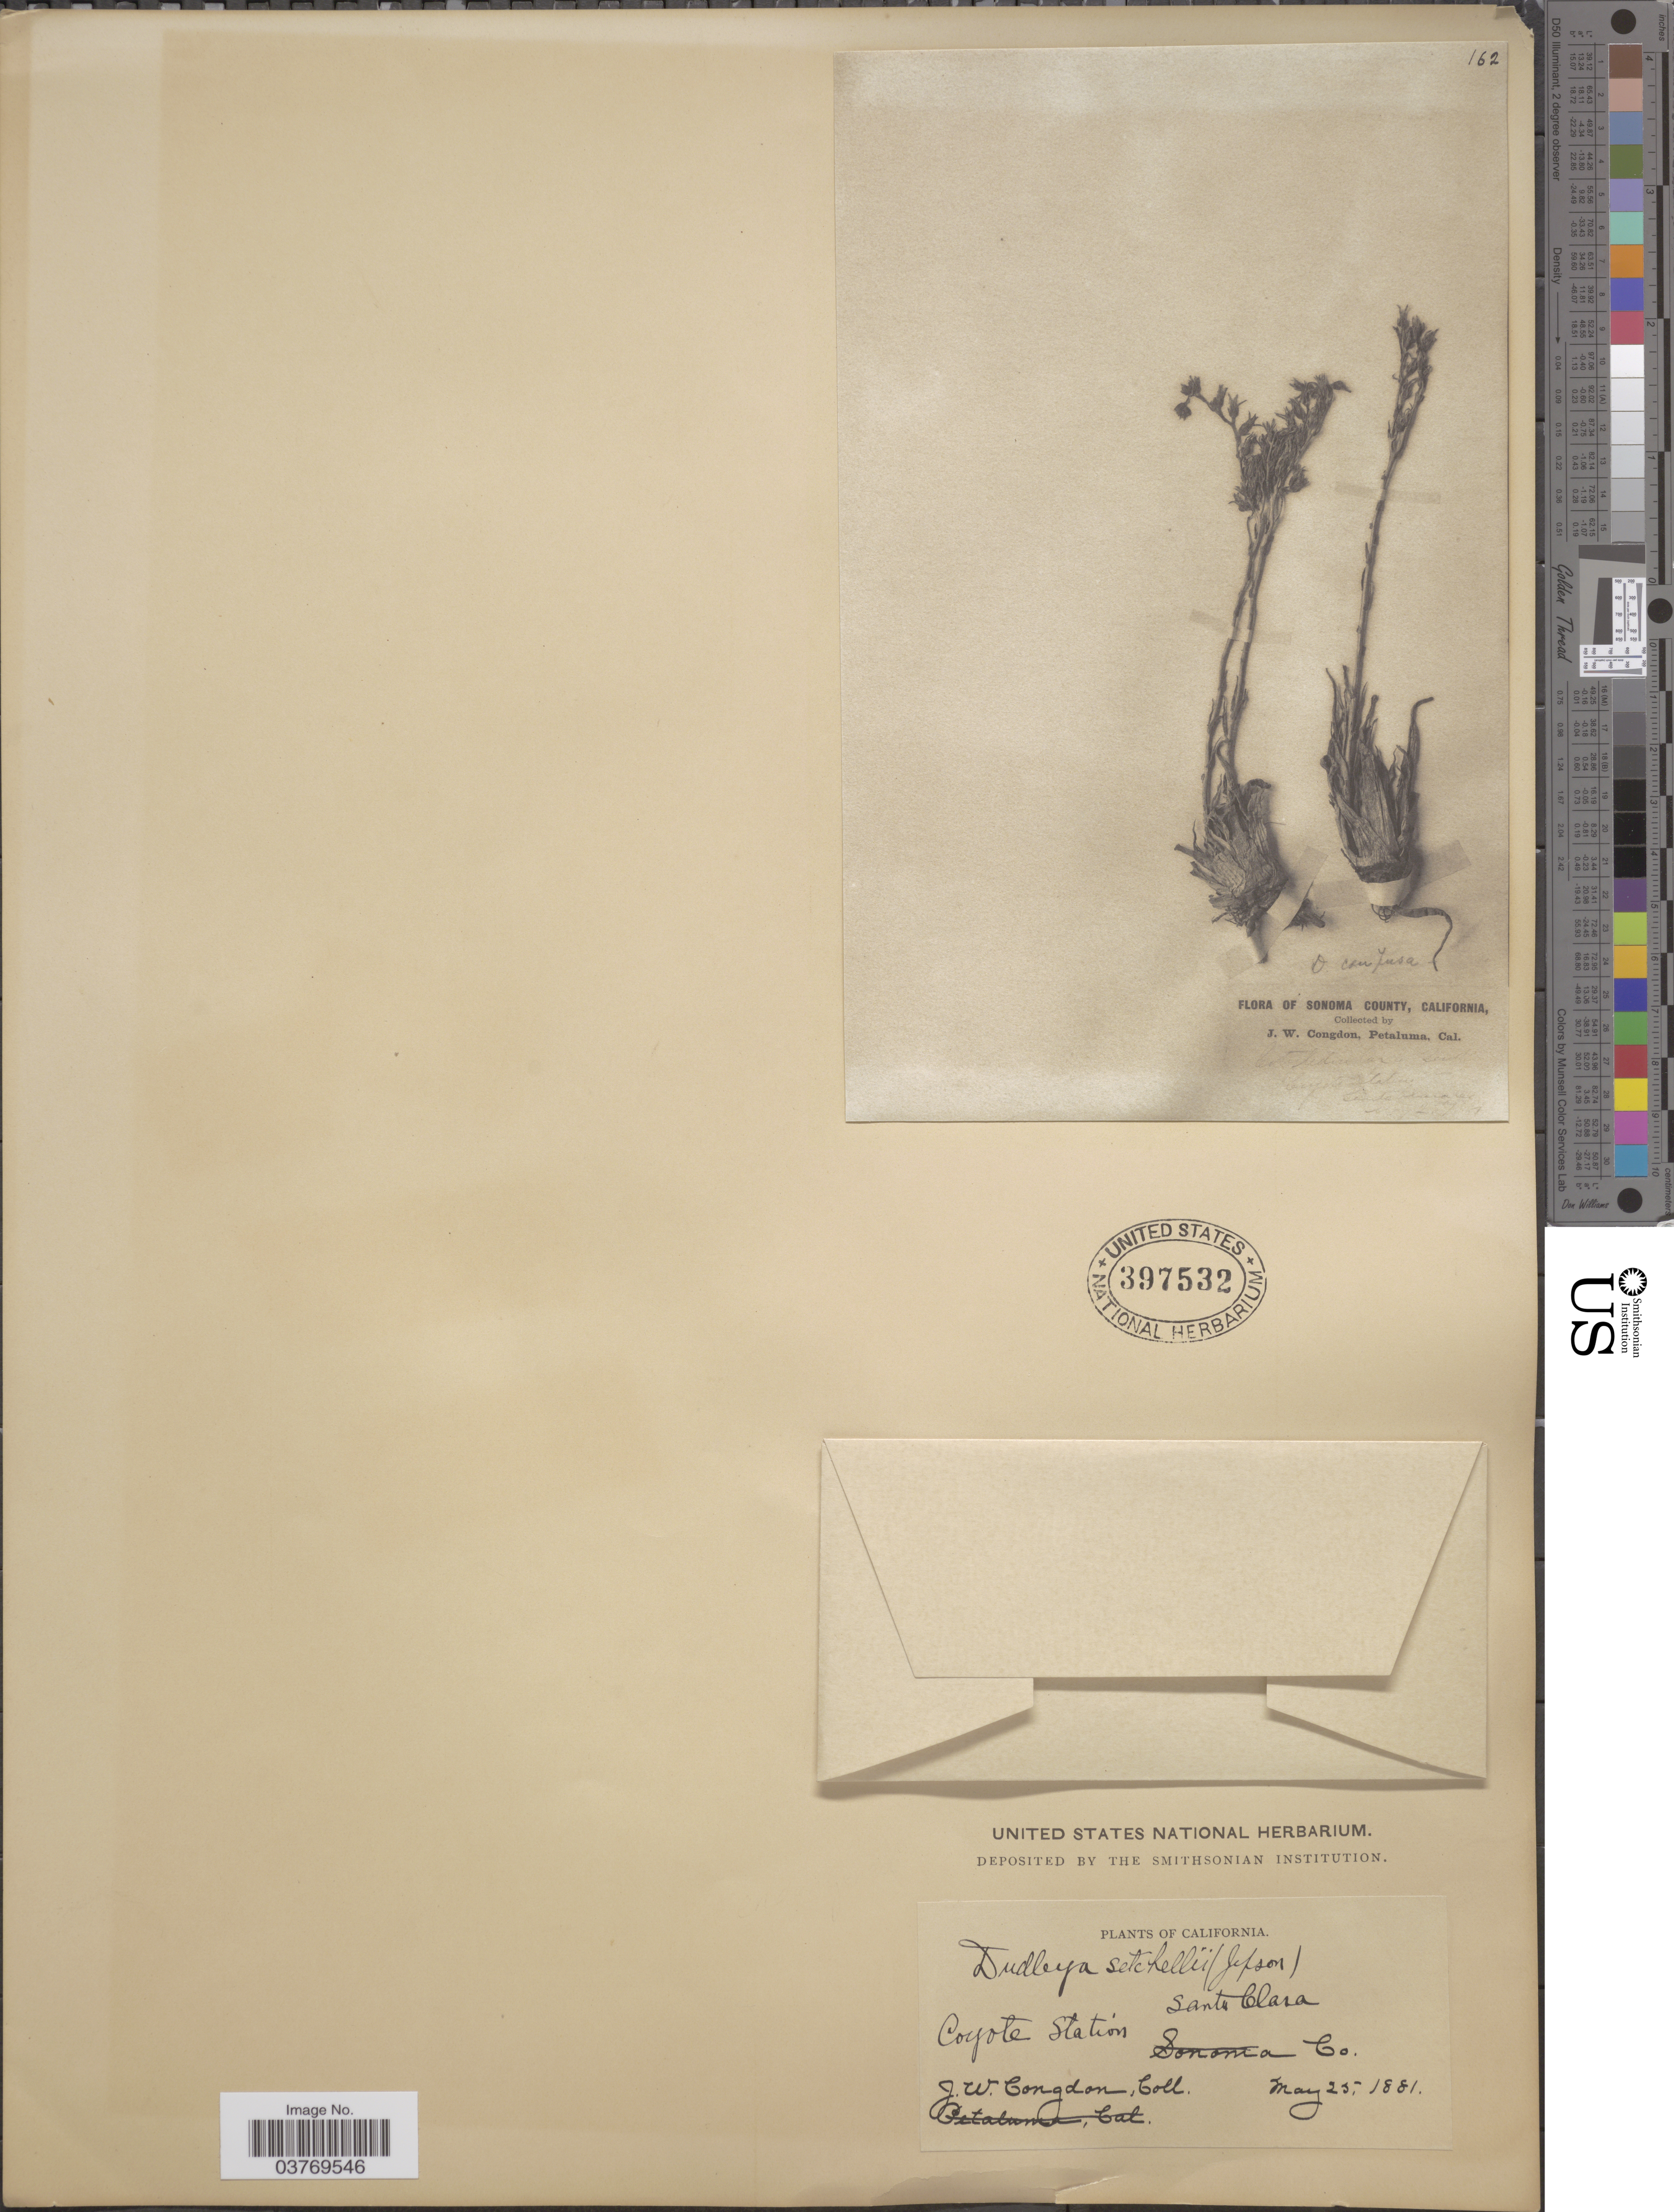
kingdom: Plantae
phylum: Tracheophyta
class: Magnoliopsida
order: Saxifragales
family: Crassulaceae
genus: Dudleya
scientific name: Dudleya abramsii subsp. setchellii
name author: (Jeps.) Moran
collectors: J. W. Congdon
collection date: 1881-05-25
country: United States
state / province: California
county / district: Sonoma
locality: Coyote Station. Santa Clara Co. Sonoma County.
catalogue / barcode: US 397532